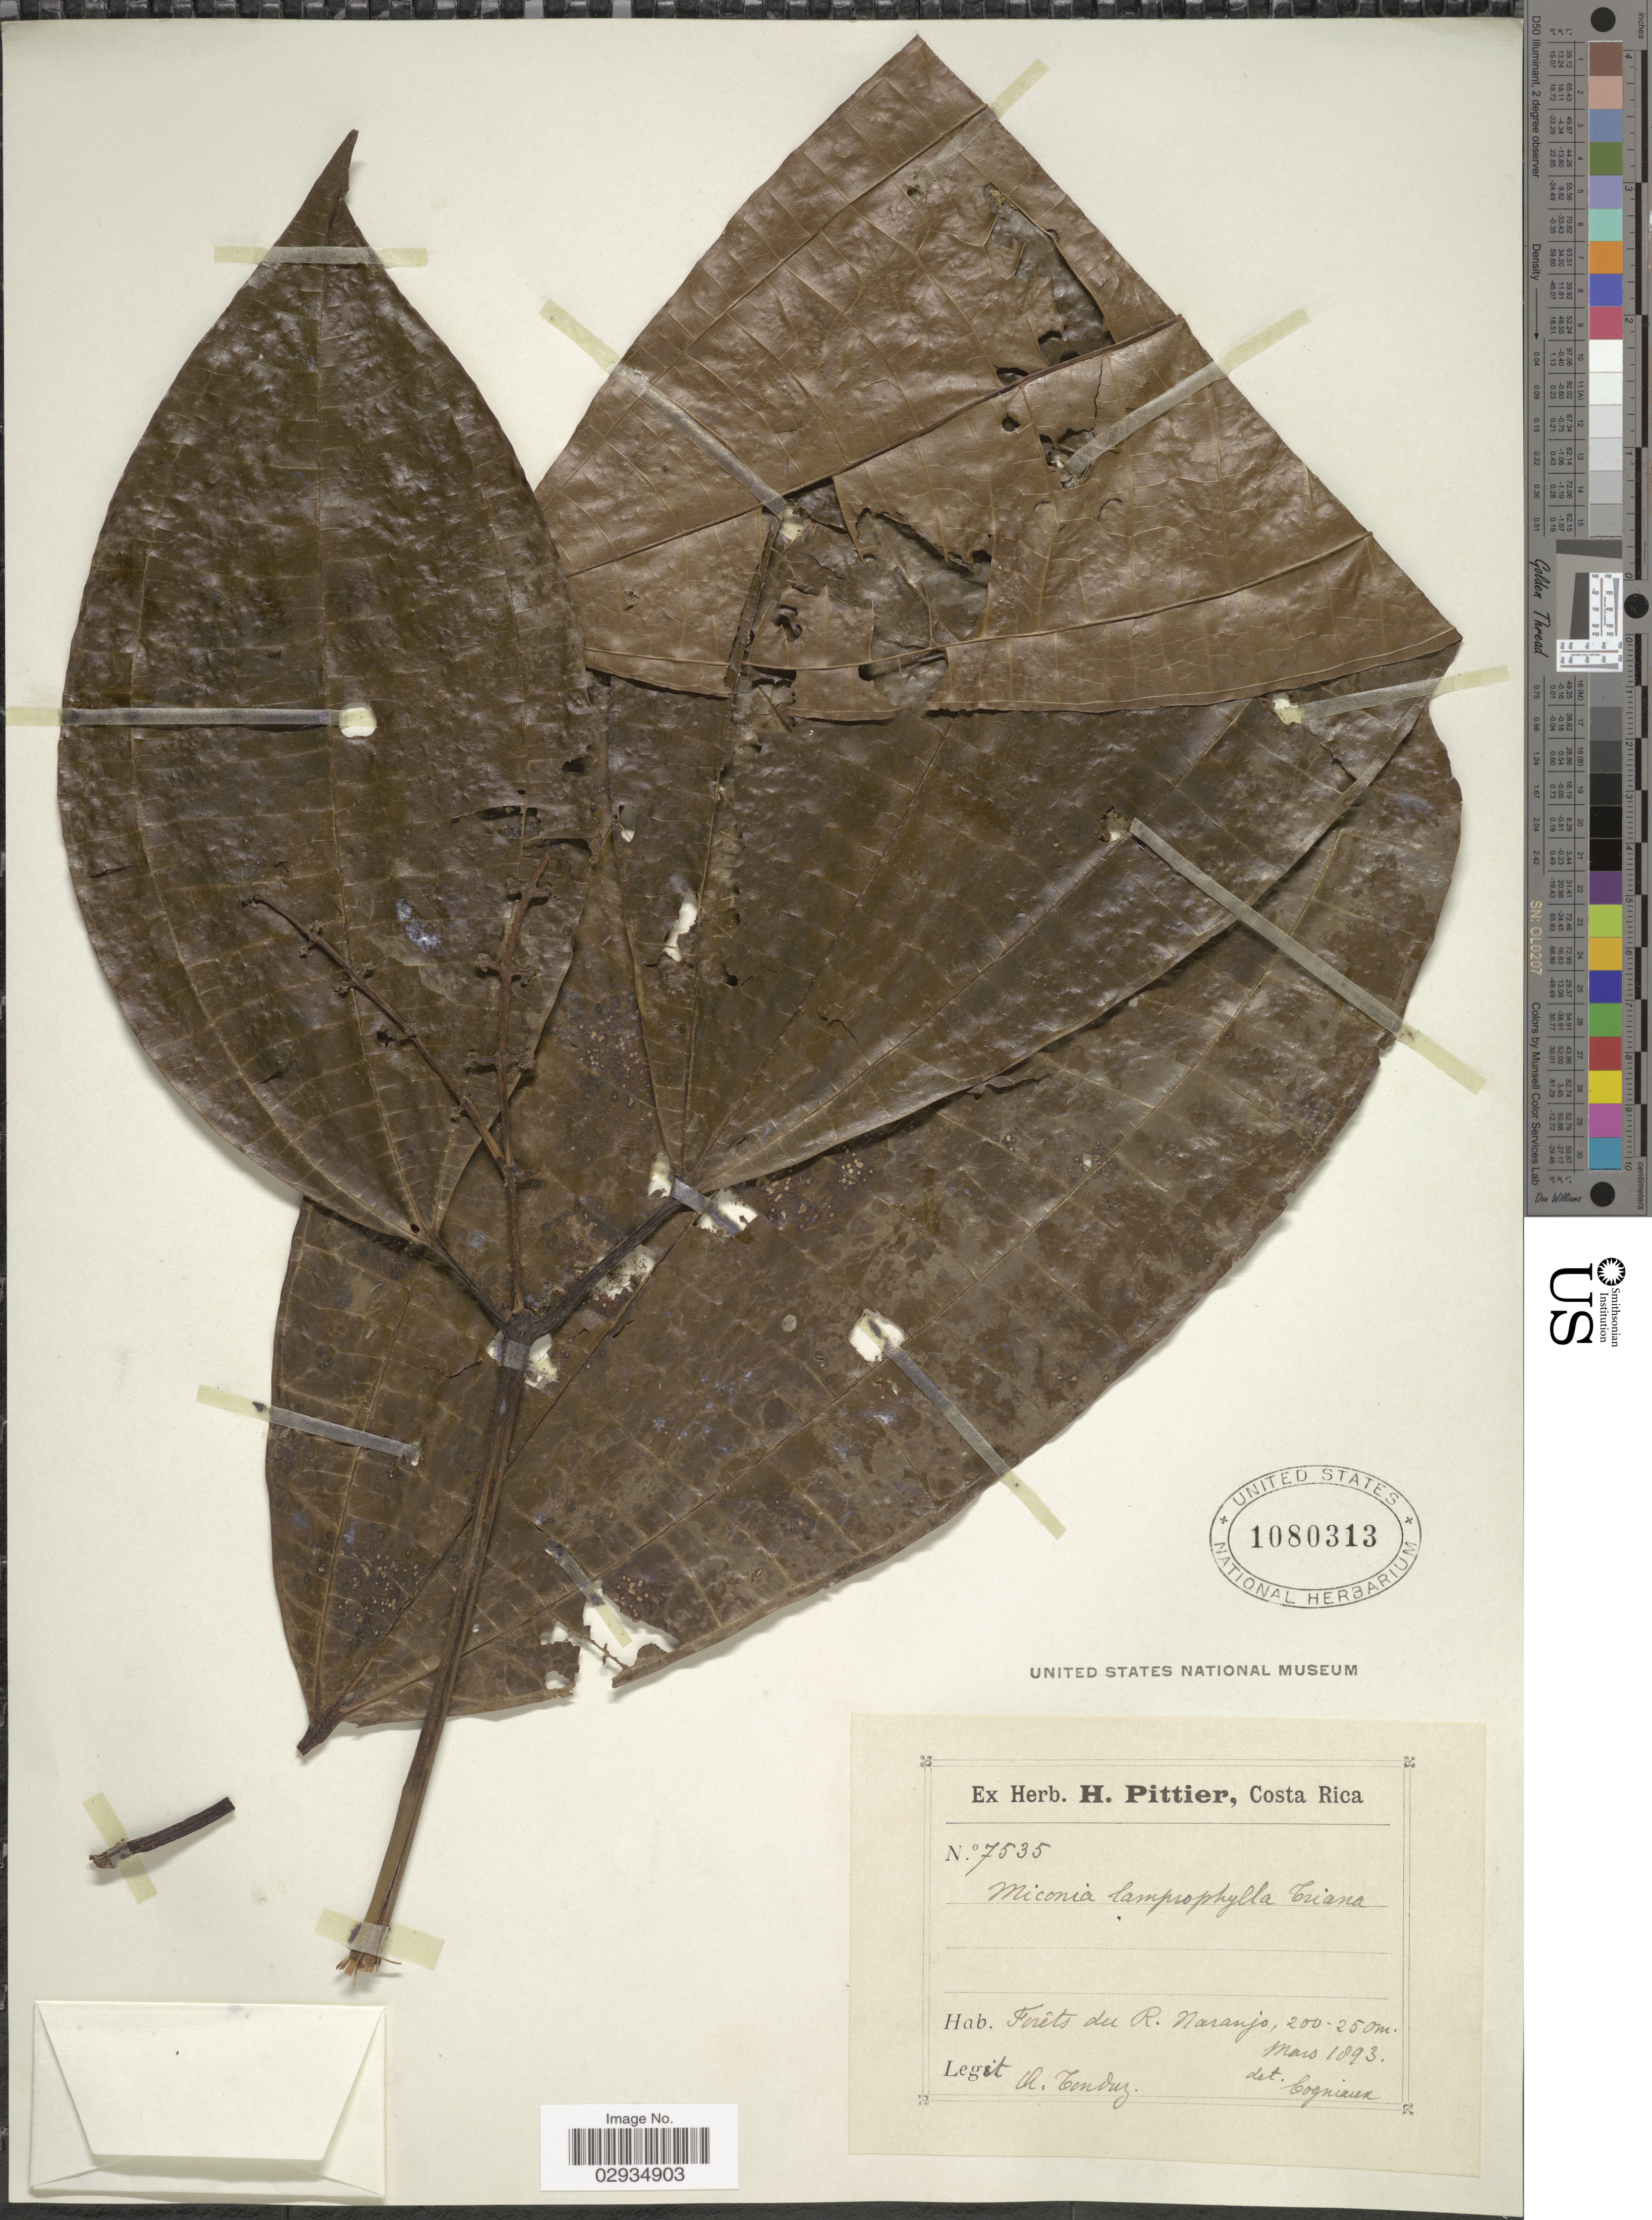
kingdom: Plantae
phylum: Tracheophyta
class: Magnoliopsida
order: Myrtales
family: Melastomataceae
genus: Miconia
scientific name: Miconia lamprophylla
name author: Triana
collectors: A. Tonduz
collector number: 7535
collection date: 1893-03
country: Costa Rica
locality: Forêts du R. Naranjo.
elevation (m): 200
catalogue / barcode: US 1080313